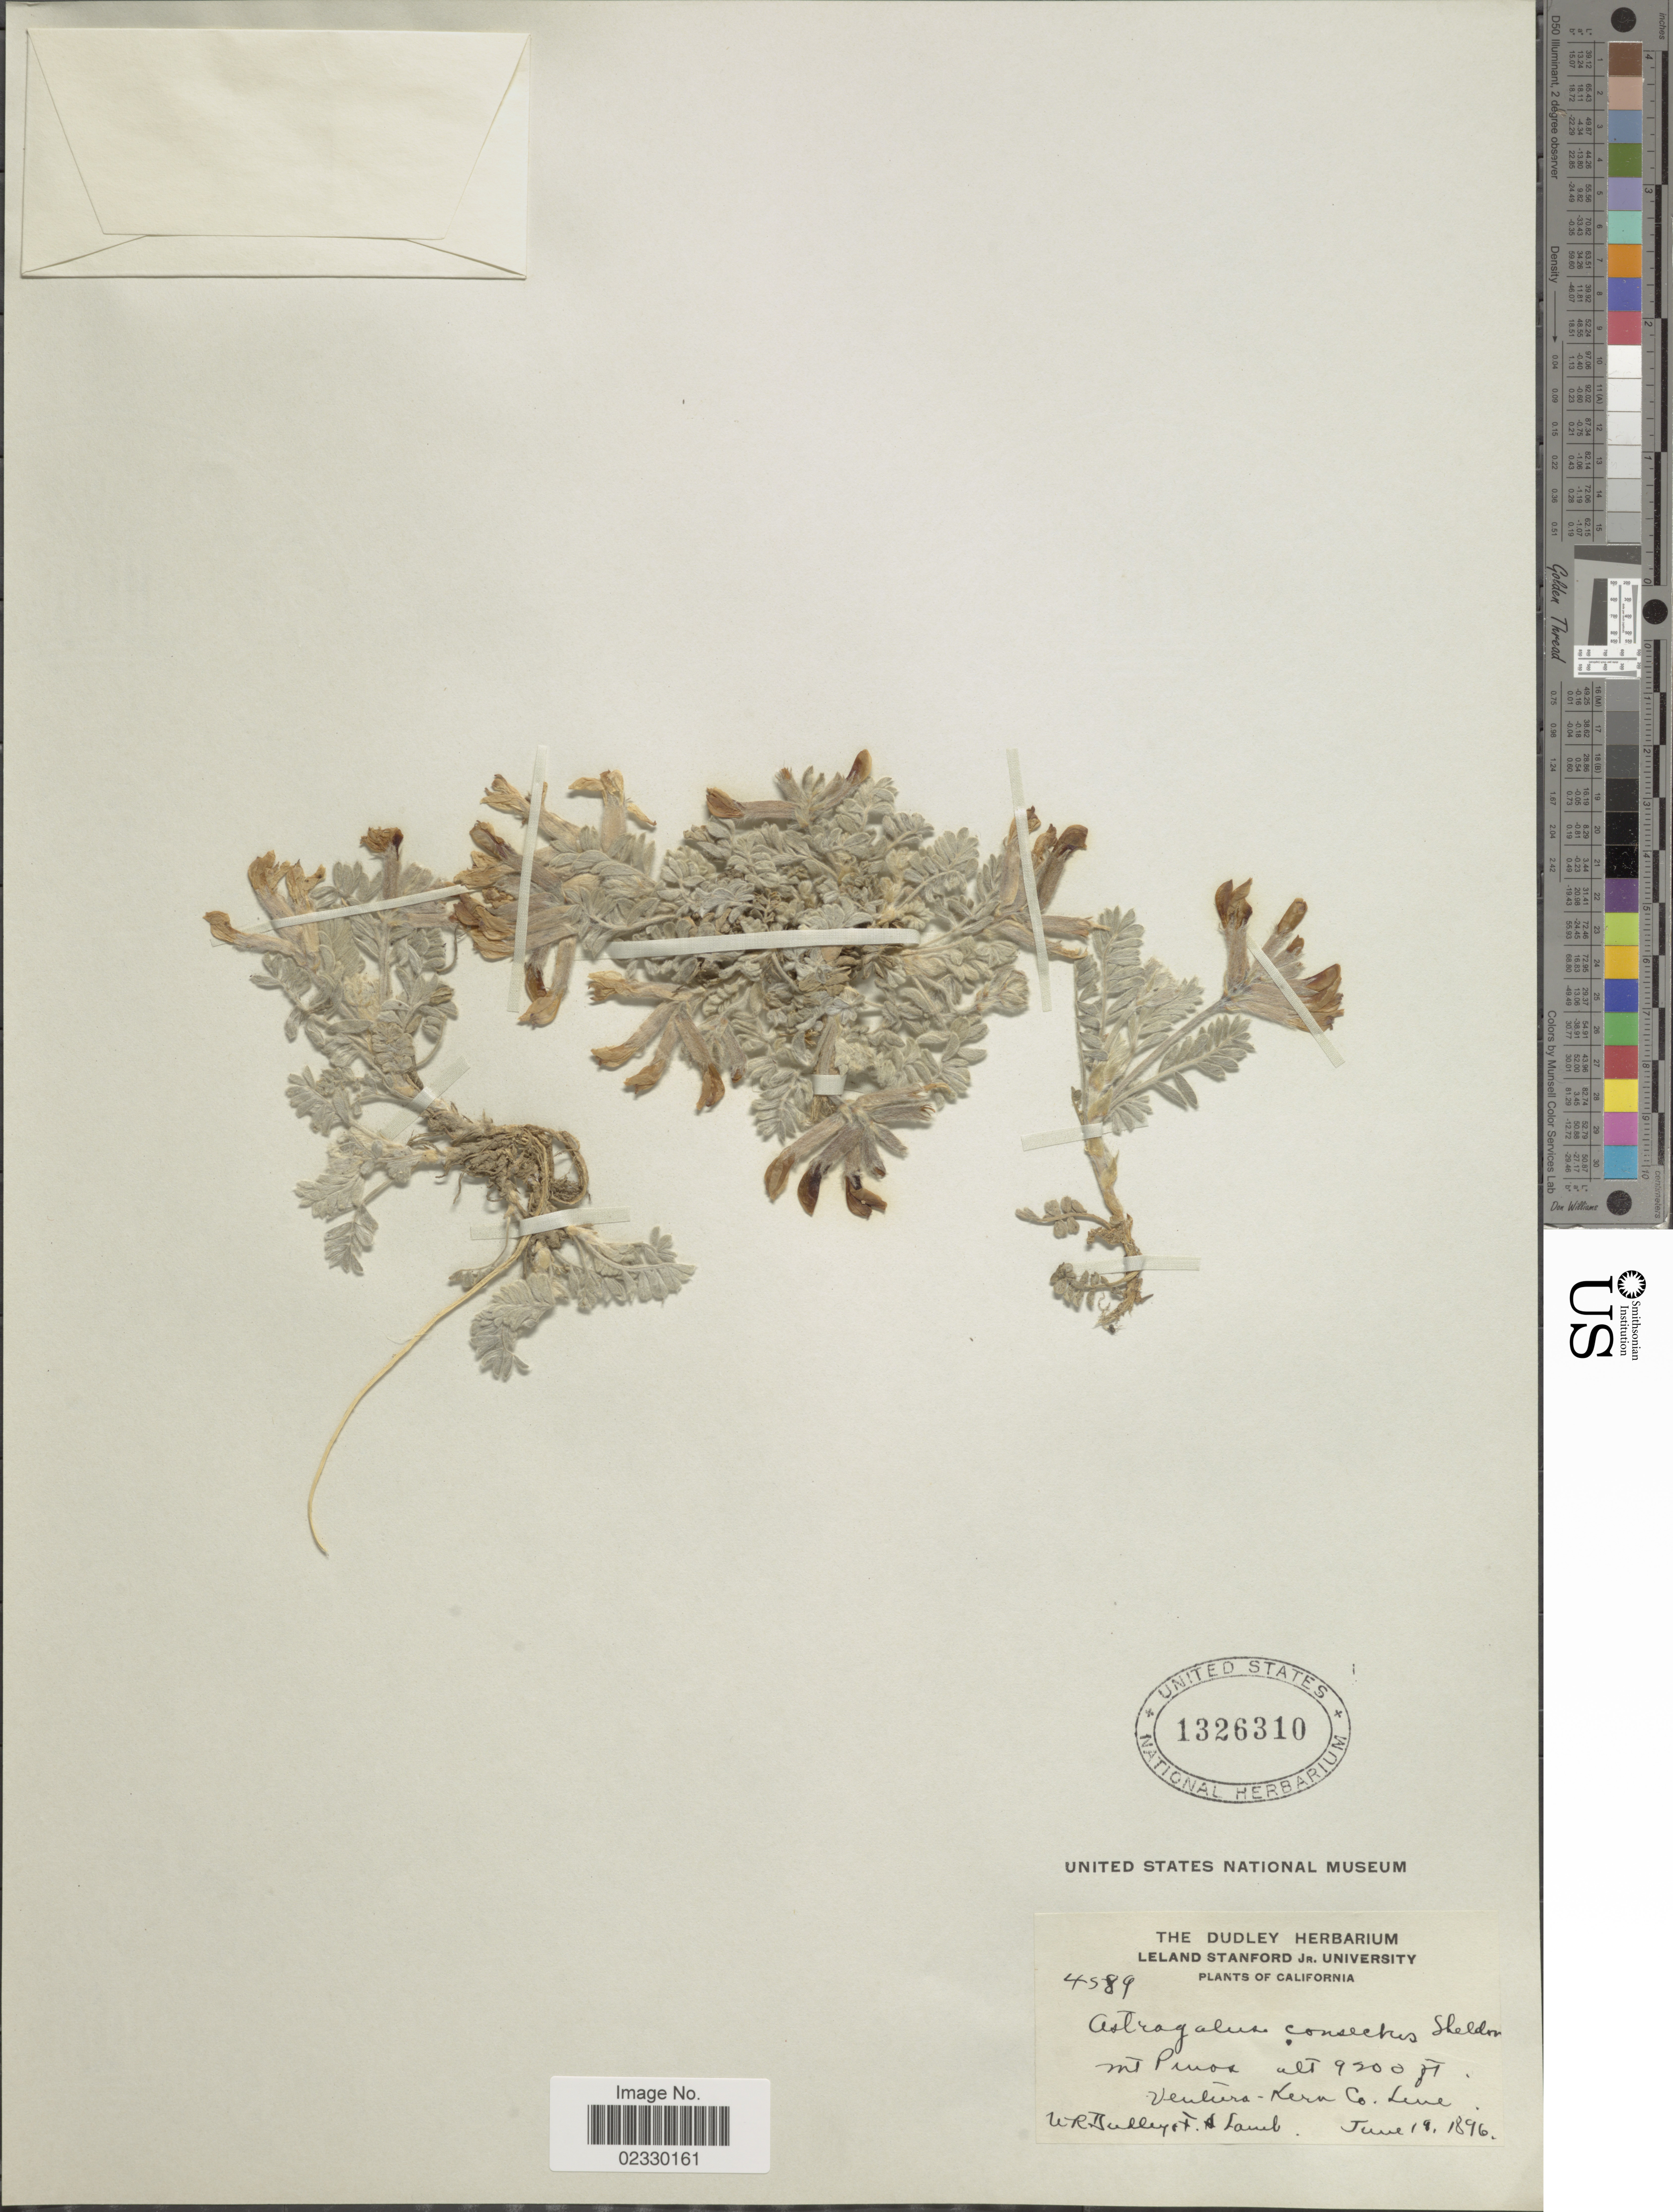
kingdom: Plantae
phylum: Tracheophyta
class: Magnoliopsida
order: Fabales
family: Fabaceae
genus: Astragalus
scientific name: Astragalus consectus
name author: E. Sheld.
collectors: W. Dudley & F. Lamb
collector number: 4589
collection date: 1896-06-19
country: United States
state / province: California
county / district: Kern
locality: Mt Pinos, Ventura - Kern Co. Line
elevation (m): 2804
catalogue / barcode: US 1326310